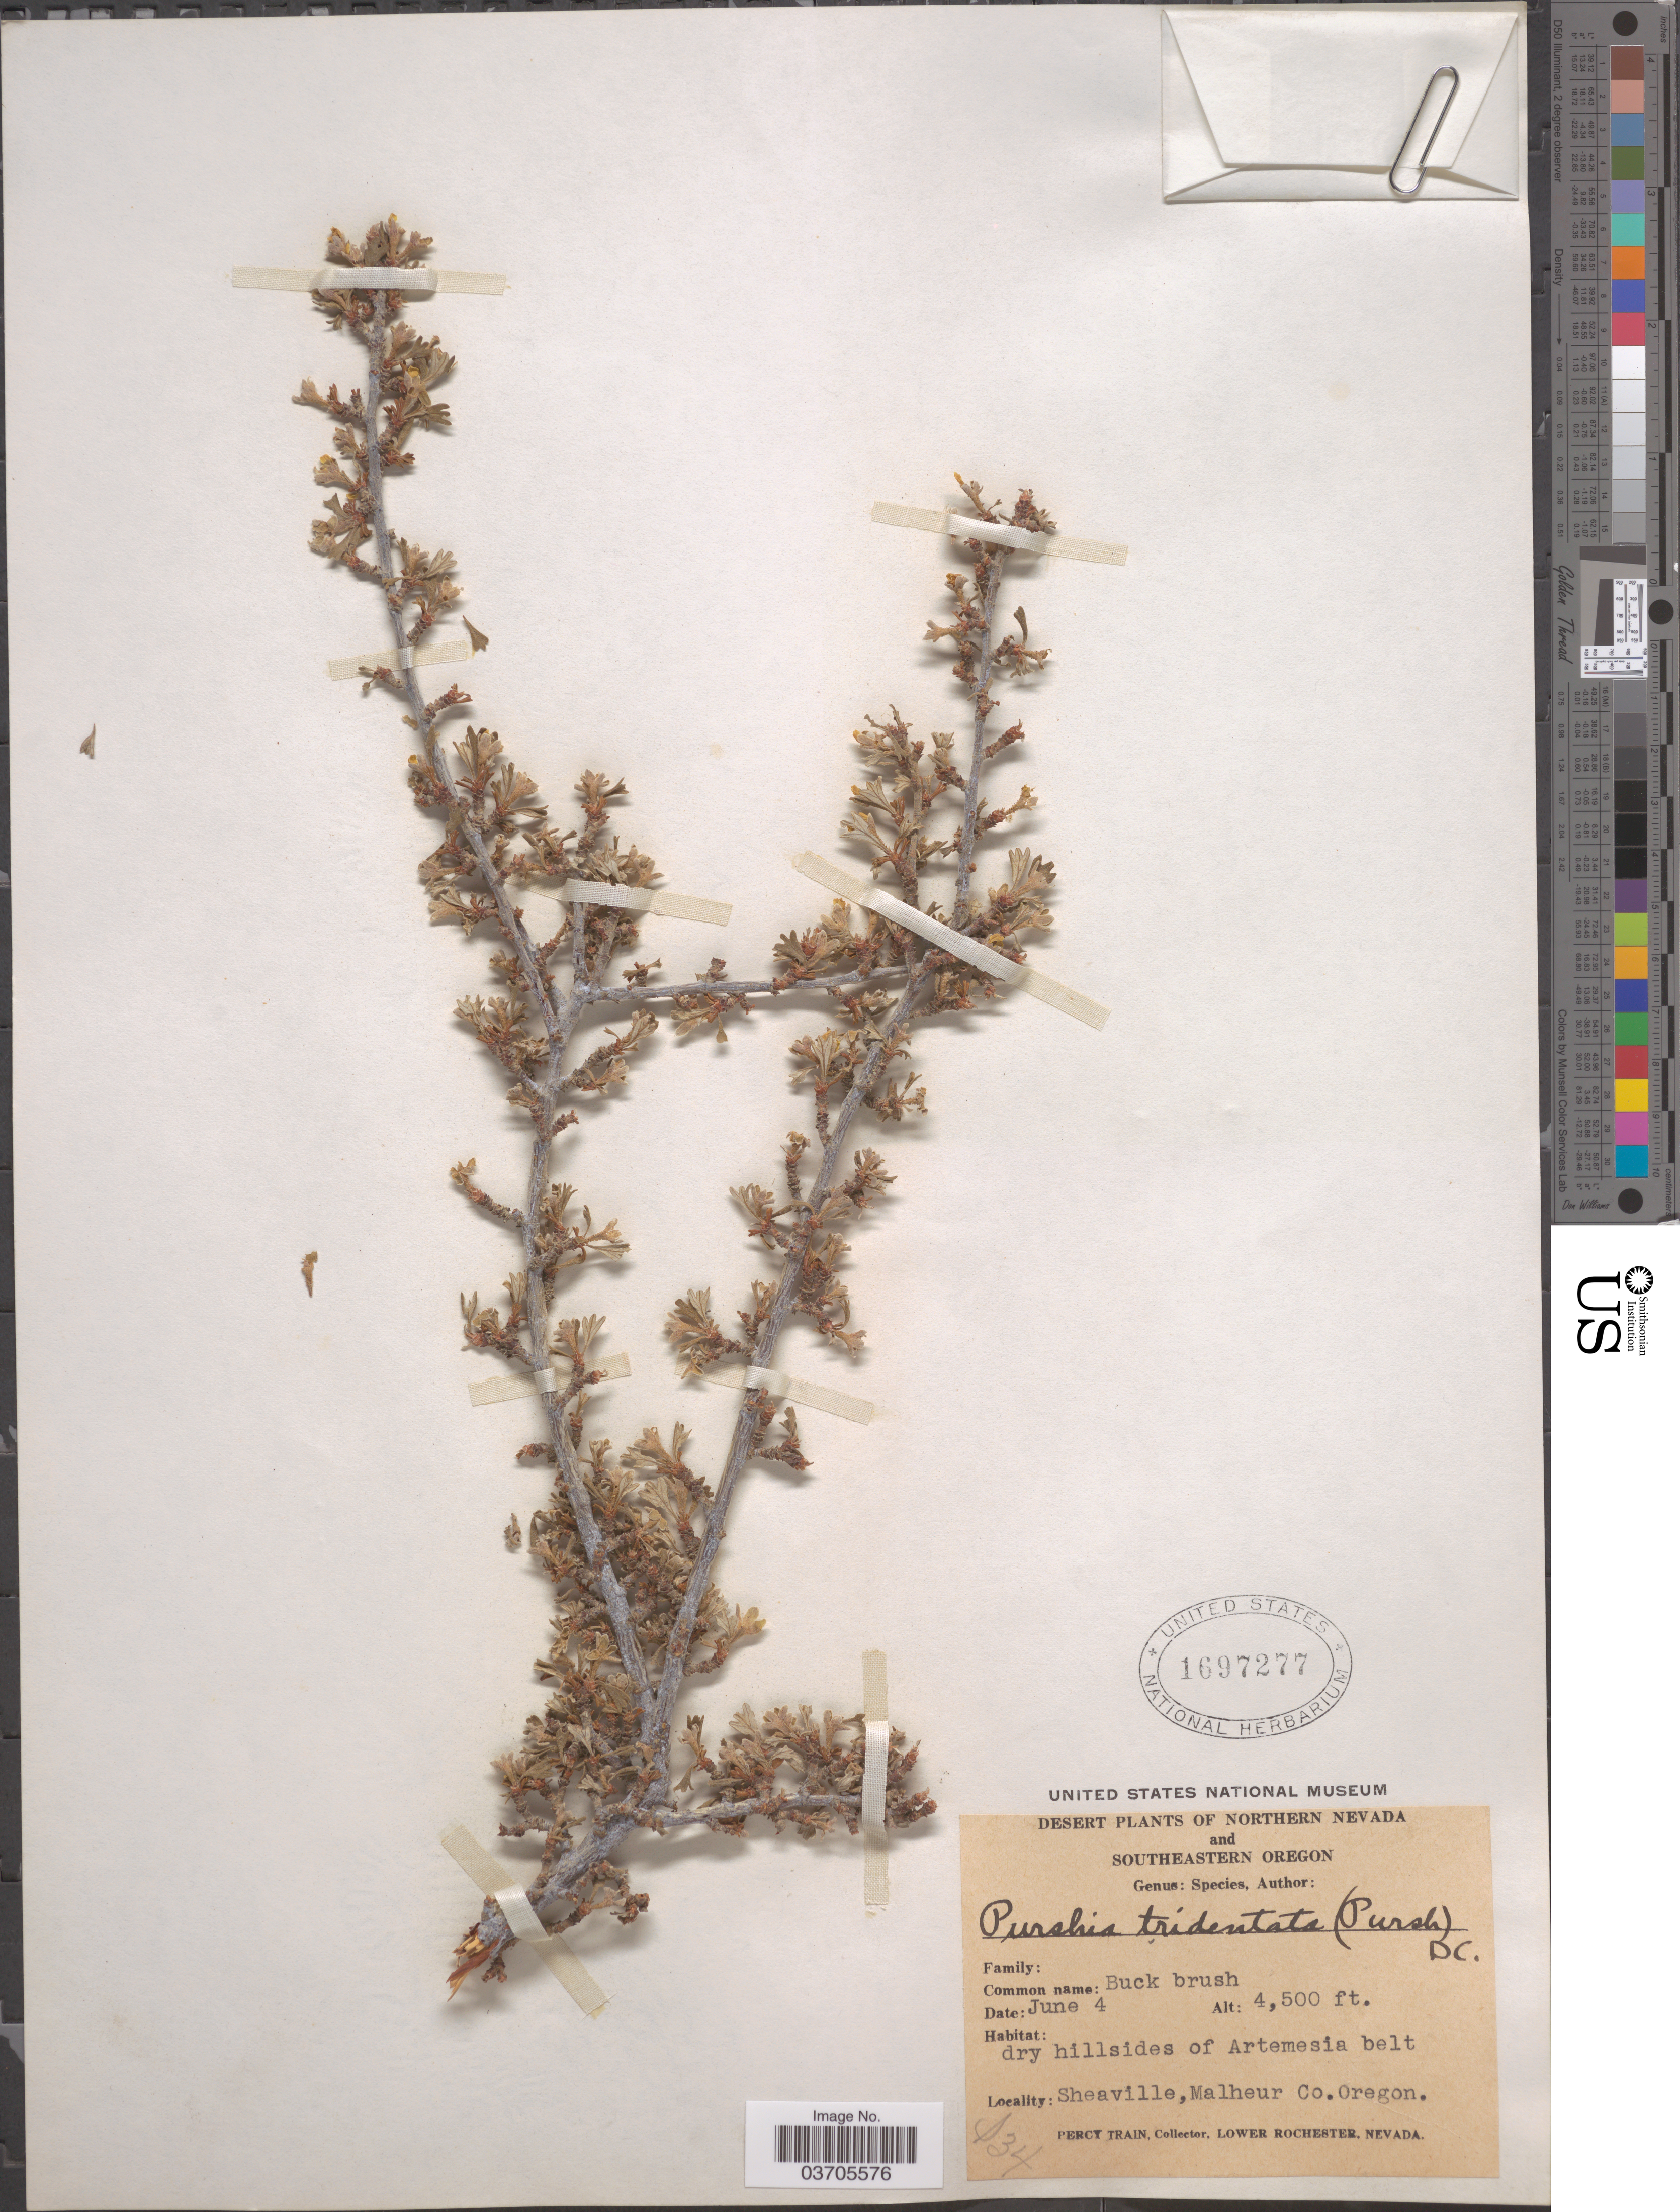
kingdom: Plantae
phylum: Tracheophyta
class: Magnoliopsida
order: Rosales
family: Rosaceae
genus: Purshia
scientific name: Purshia tridentata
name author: (Pursh) DC.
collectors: P. Train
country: United States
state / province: Oregon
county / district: Malheur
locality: Southeastern Oregon. Sheaville, Malheur Co.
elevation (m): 1372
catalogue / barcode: US 1697277